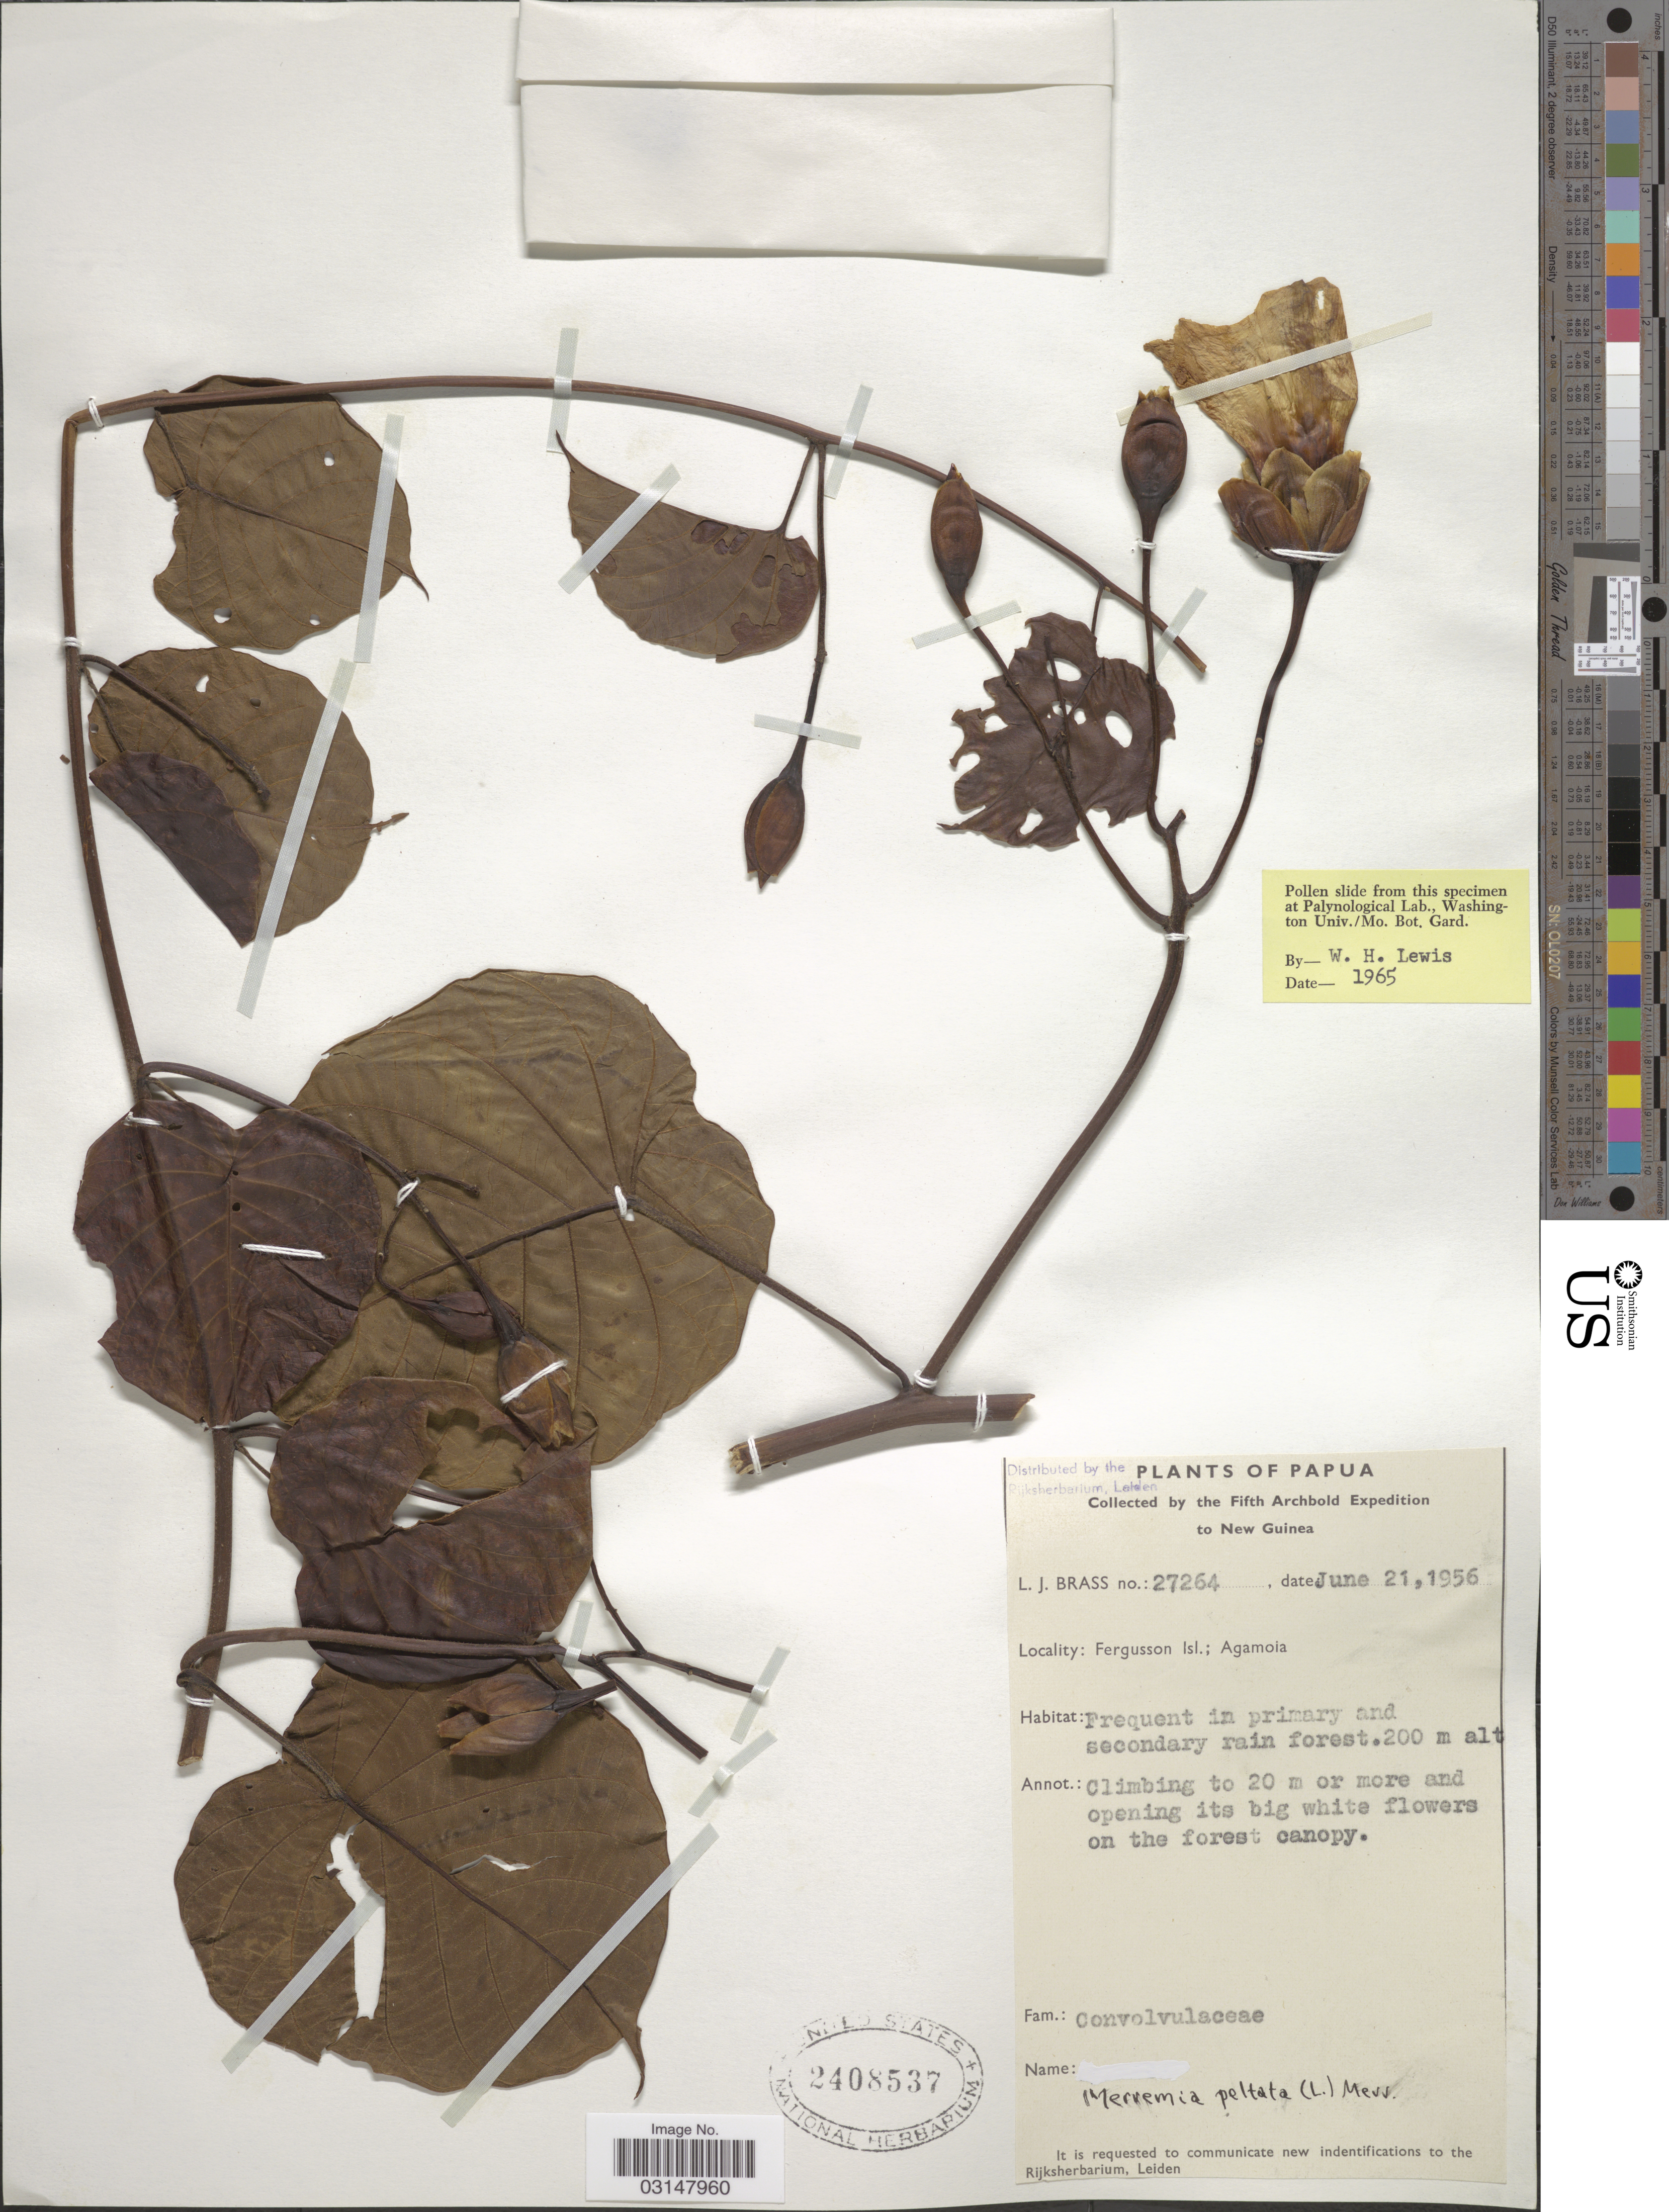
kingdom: Plantae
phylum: Tracheophyta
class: Magnoliopsida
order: Solanales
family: Convolvulaceae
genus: Decalobanthus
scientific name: Decalobanthus peltatus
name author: (L.) A. R. Simões & Staples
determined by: Wagner, W. L., (BOT), Smithsonian Institution - National Museum of Natural History (UNITED STATES)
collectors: L. J. Brass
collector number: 27264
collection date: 1956-06-21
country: Papua New Guinea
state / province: Milne Bay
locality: Papua. New Guinea. Fergusson Isl.; Agamoia.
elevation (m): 200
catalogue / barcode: US 2408537